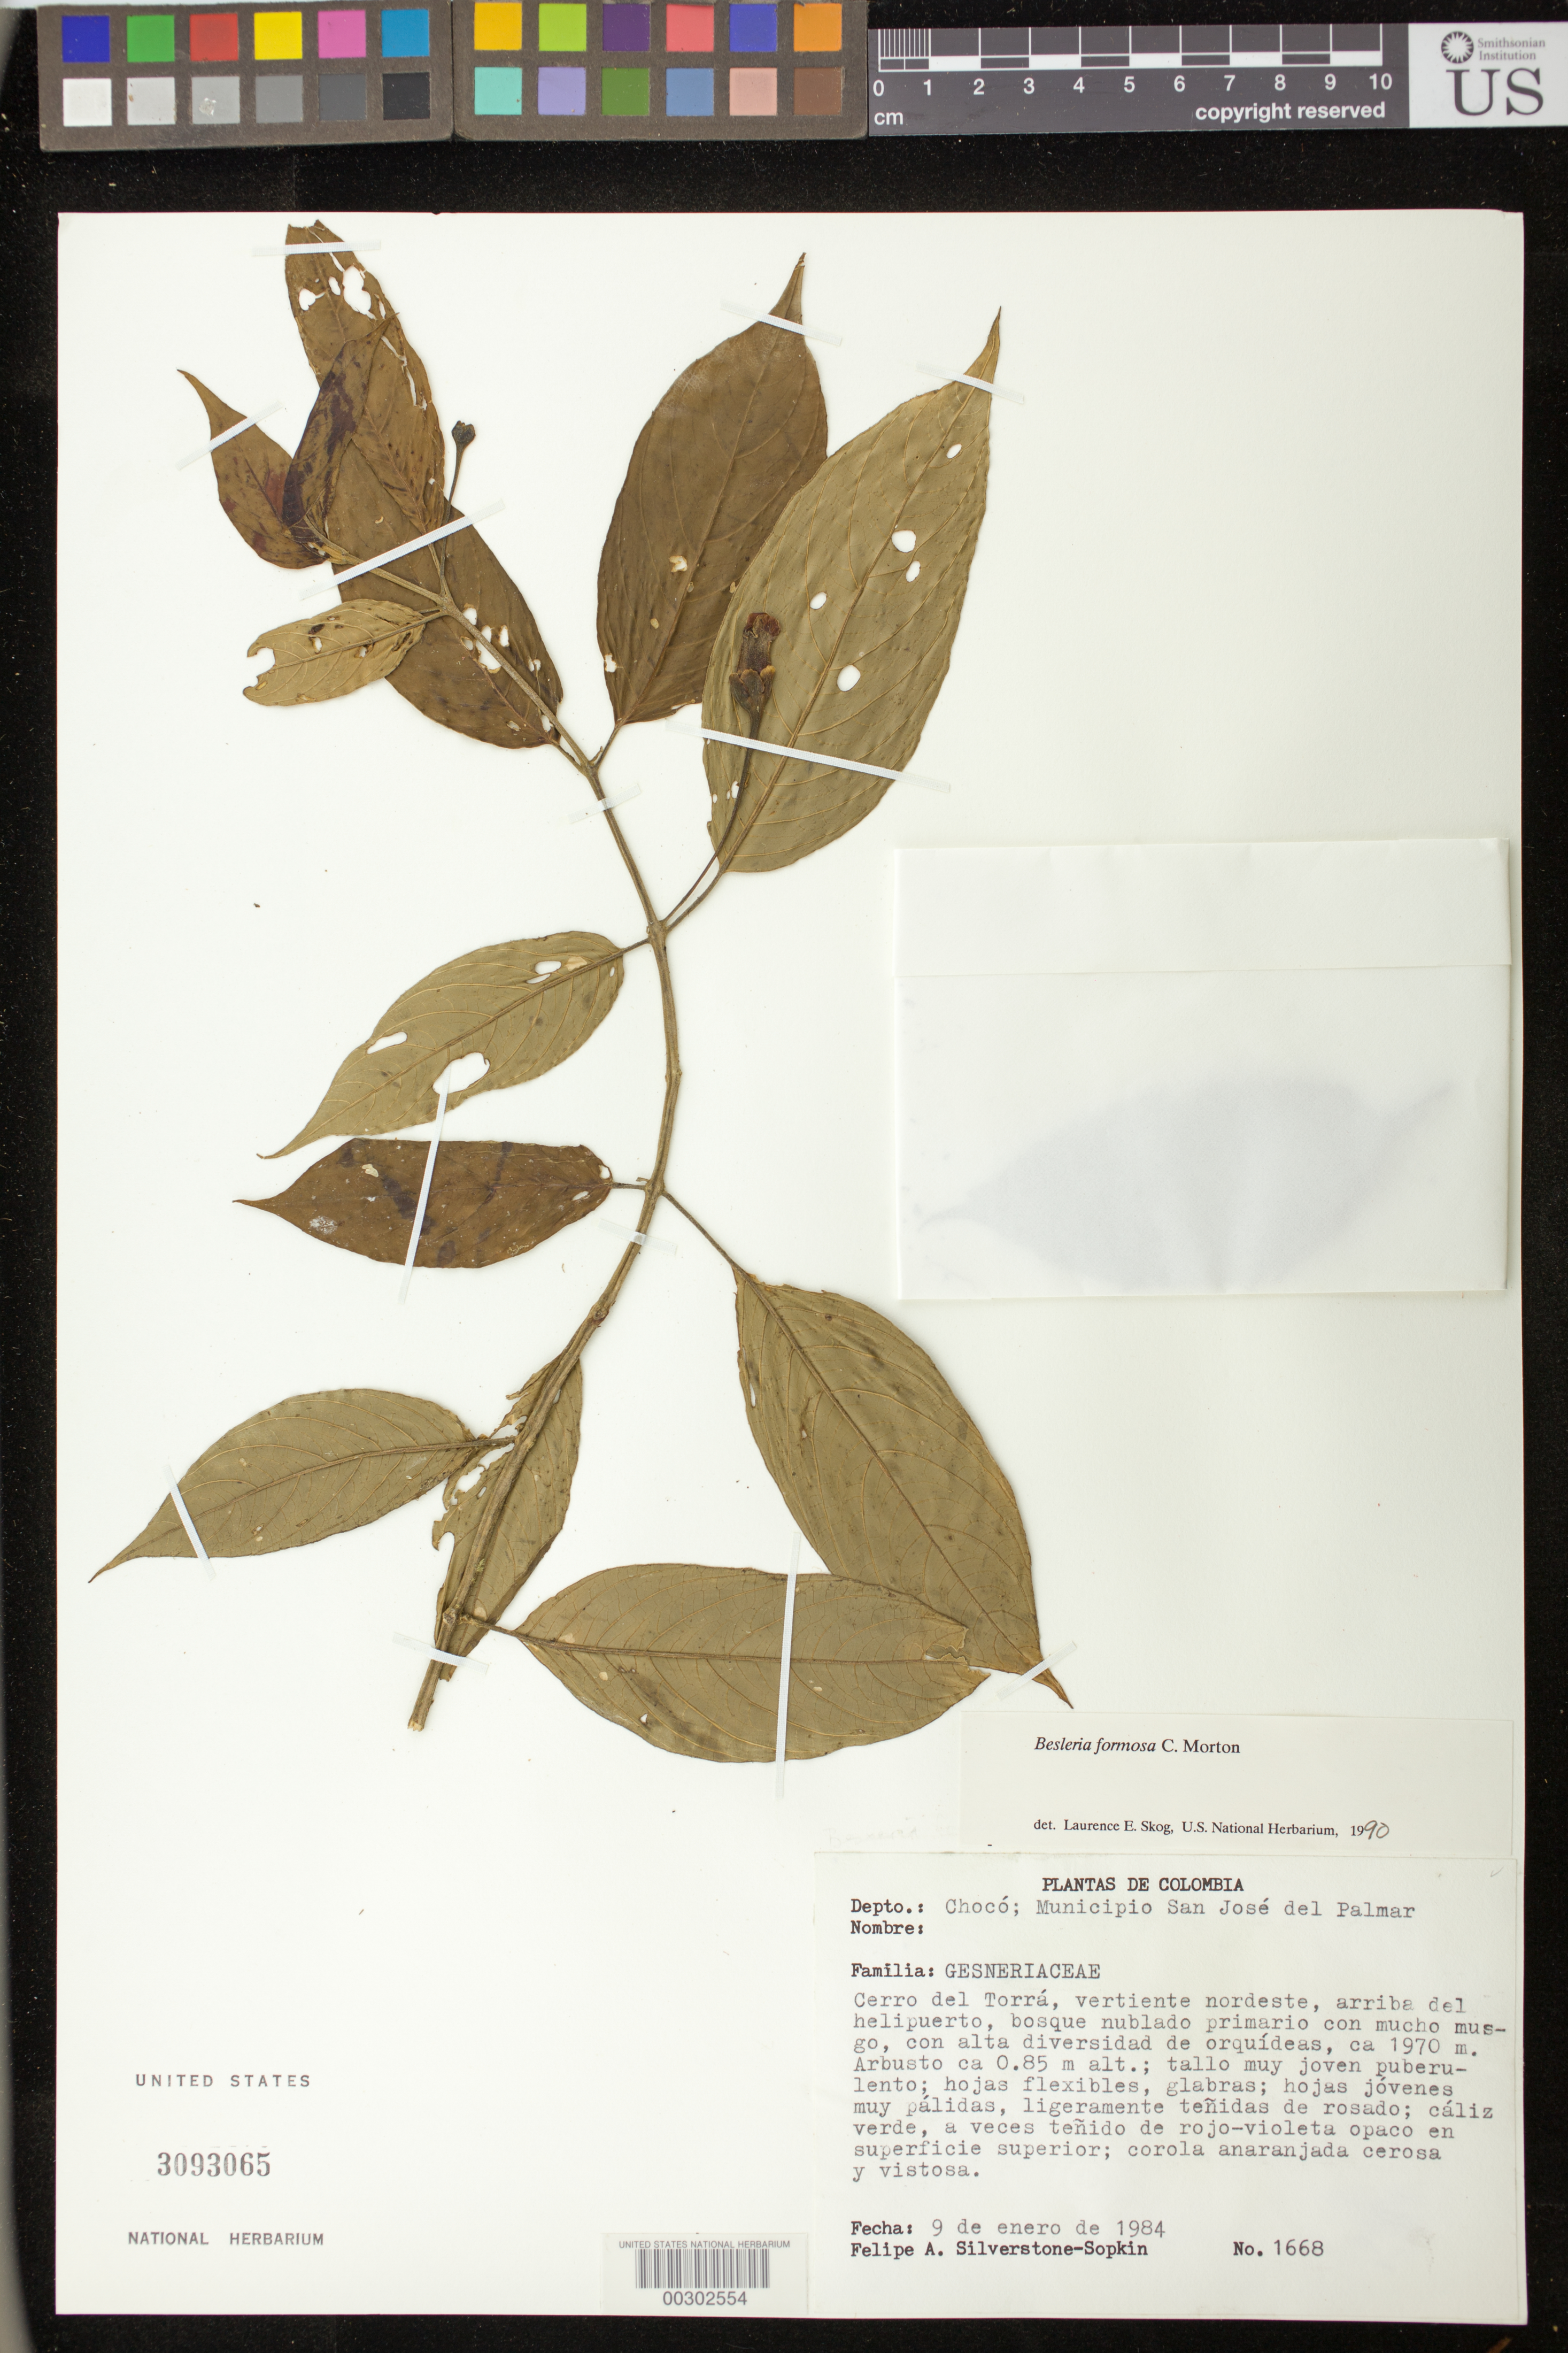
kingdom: Plantae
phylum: Tracheophyta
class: Magnoliopsida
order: Lamiales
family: Gesneriaceae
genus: Besleria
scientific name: Besleria amabilis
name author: C.V. Morton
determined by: Skog, Laurence E.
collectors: P. A. Silverstone-Sopkin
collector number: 1668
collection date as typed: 09 Jan 1984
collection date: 1984-01-09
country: Colombia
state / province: Chocó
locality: Mpio. San José del Palmar. Cerro del Torrá, vertiente nordeste, arriba del helipuerto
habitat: bosque nublado primario con mucho musgo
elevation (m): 1970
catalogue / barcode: US 3093065